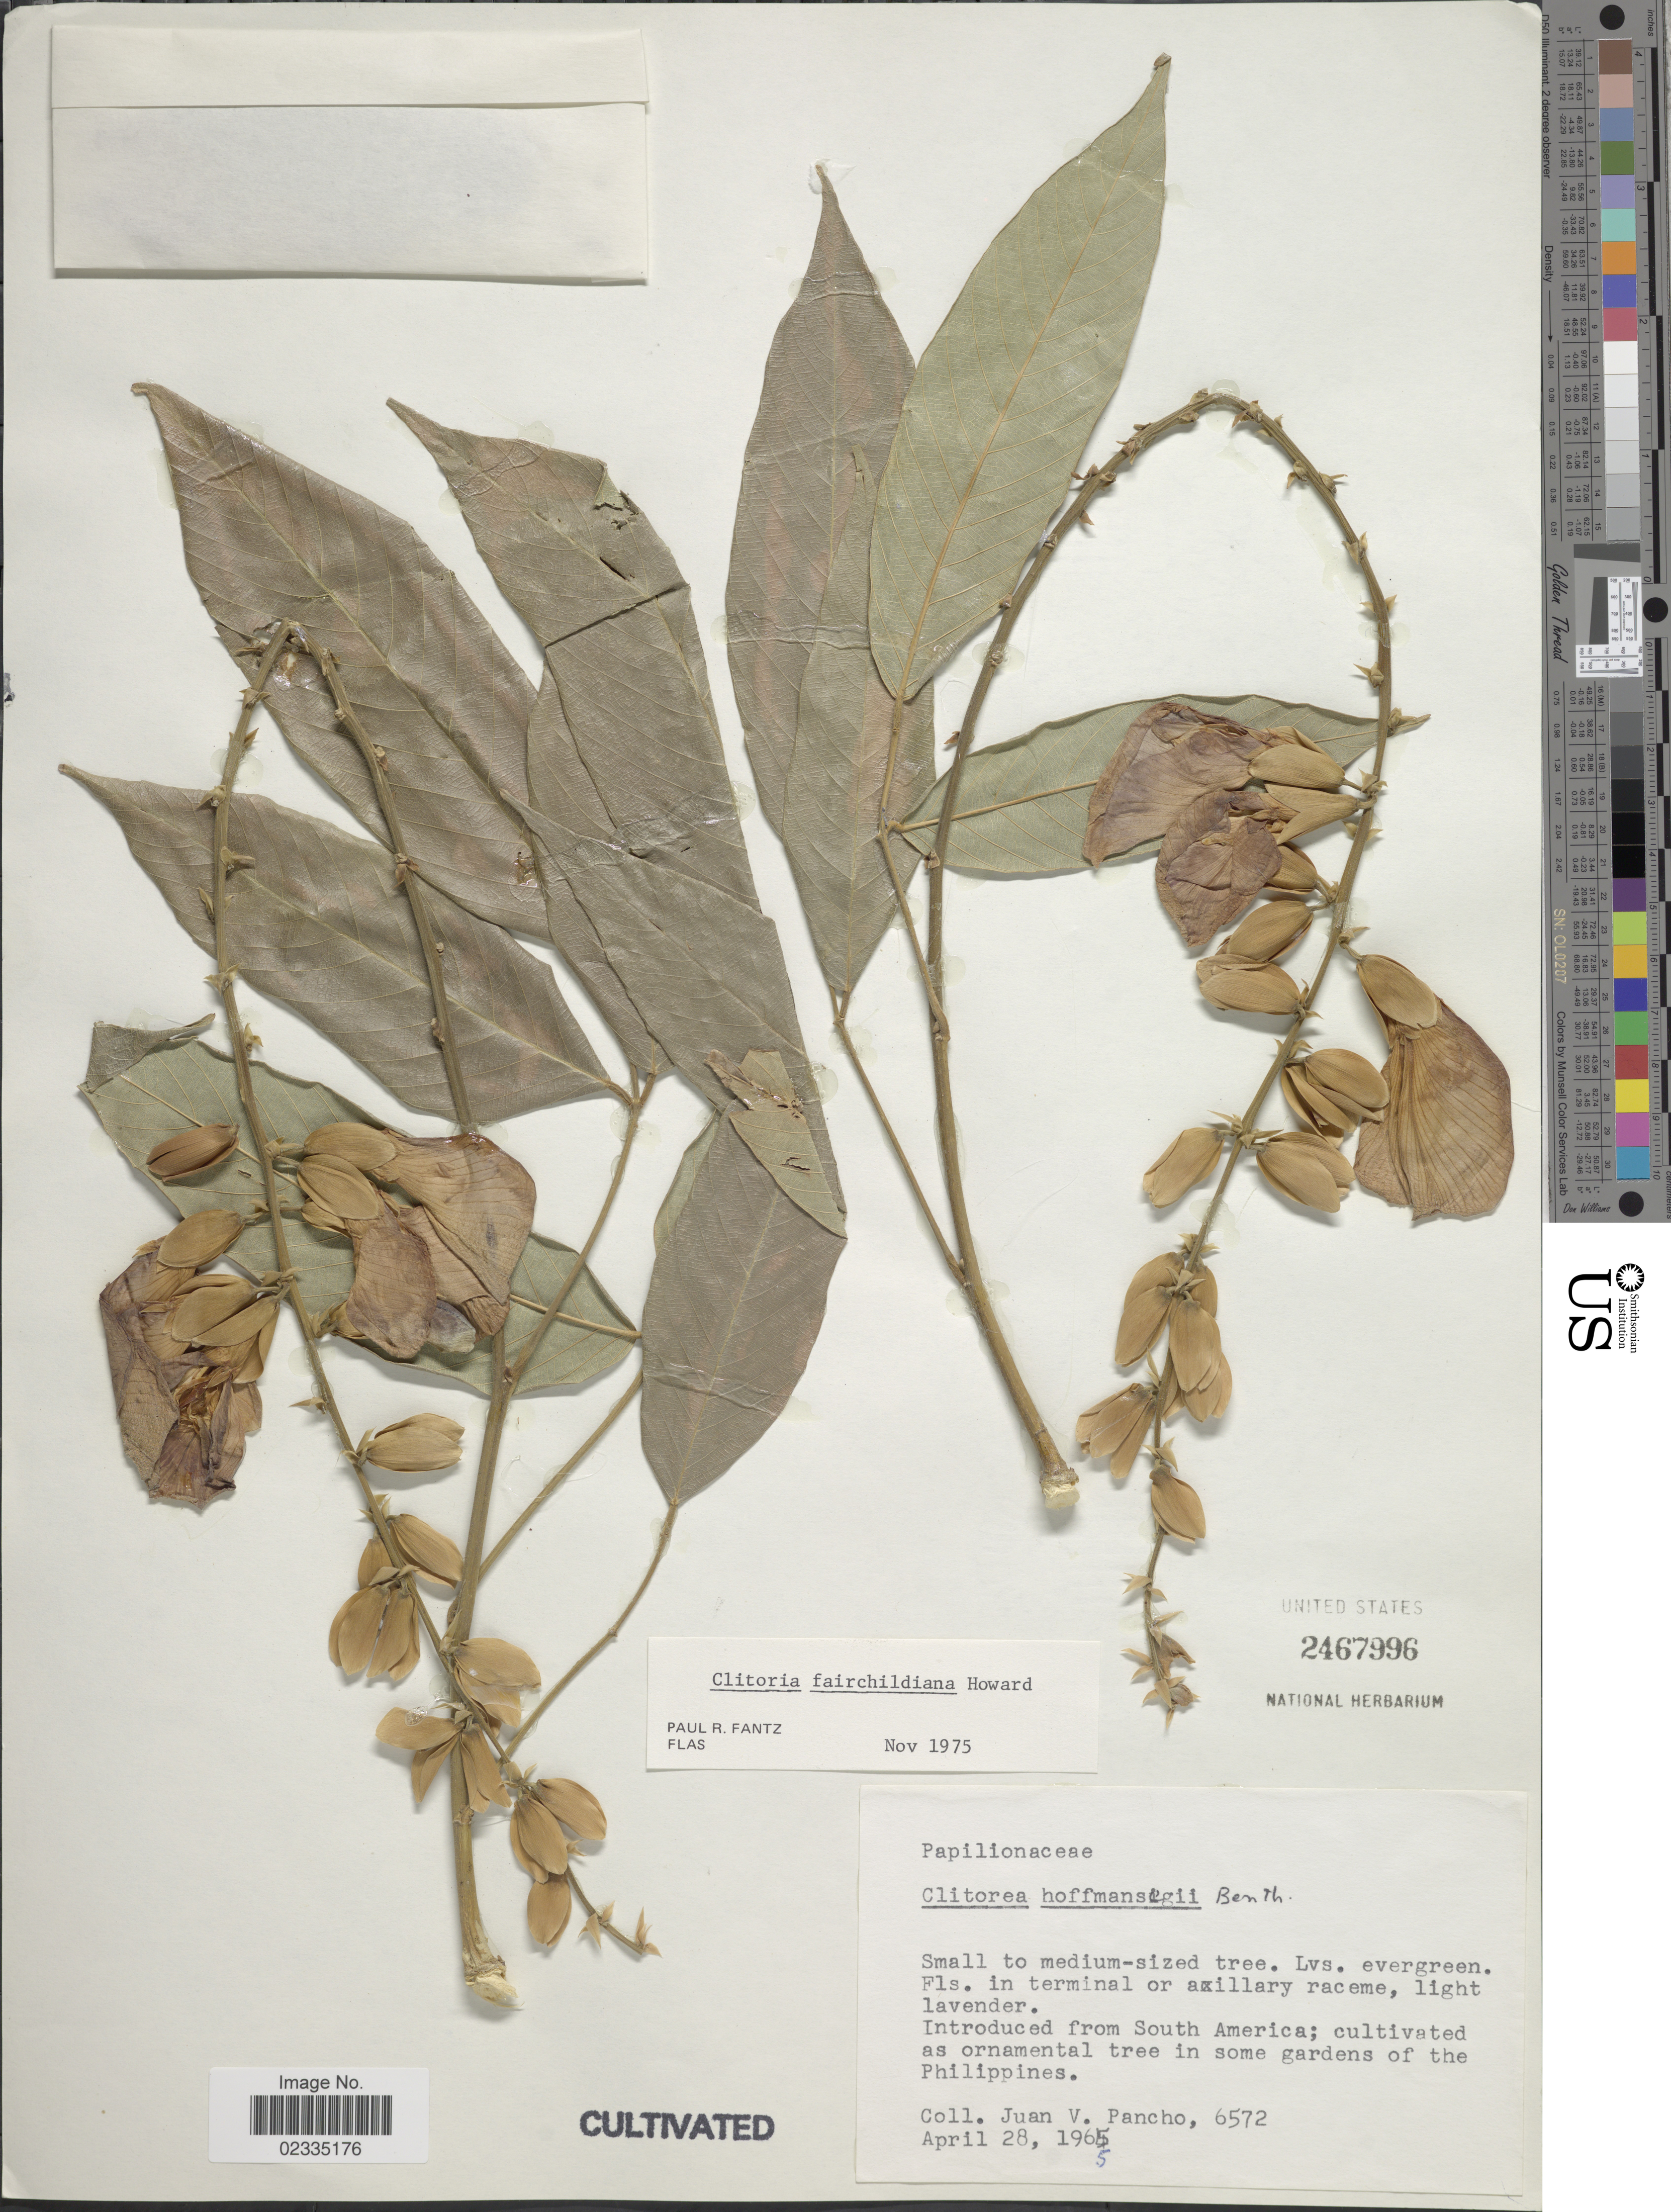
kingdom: Plantae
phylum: Tracheophyta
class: Magnoliopsida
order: Fabales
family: Fabaceae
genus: Clitoria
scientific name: Clitoria fairchildiana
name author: R.A. Howard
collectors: J. Pancho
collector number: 6572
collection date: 1965-04-28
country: Philippines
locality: Introduced from South America; cultivated as ornamental tree in some gardens of the Philippines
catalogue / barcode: US 2467996